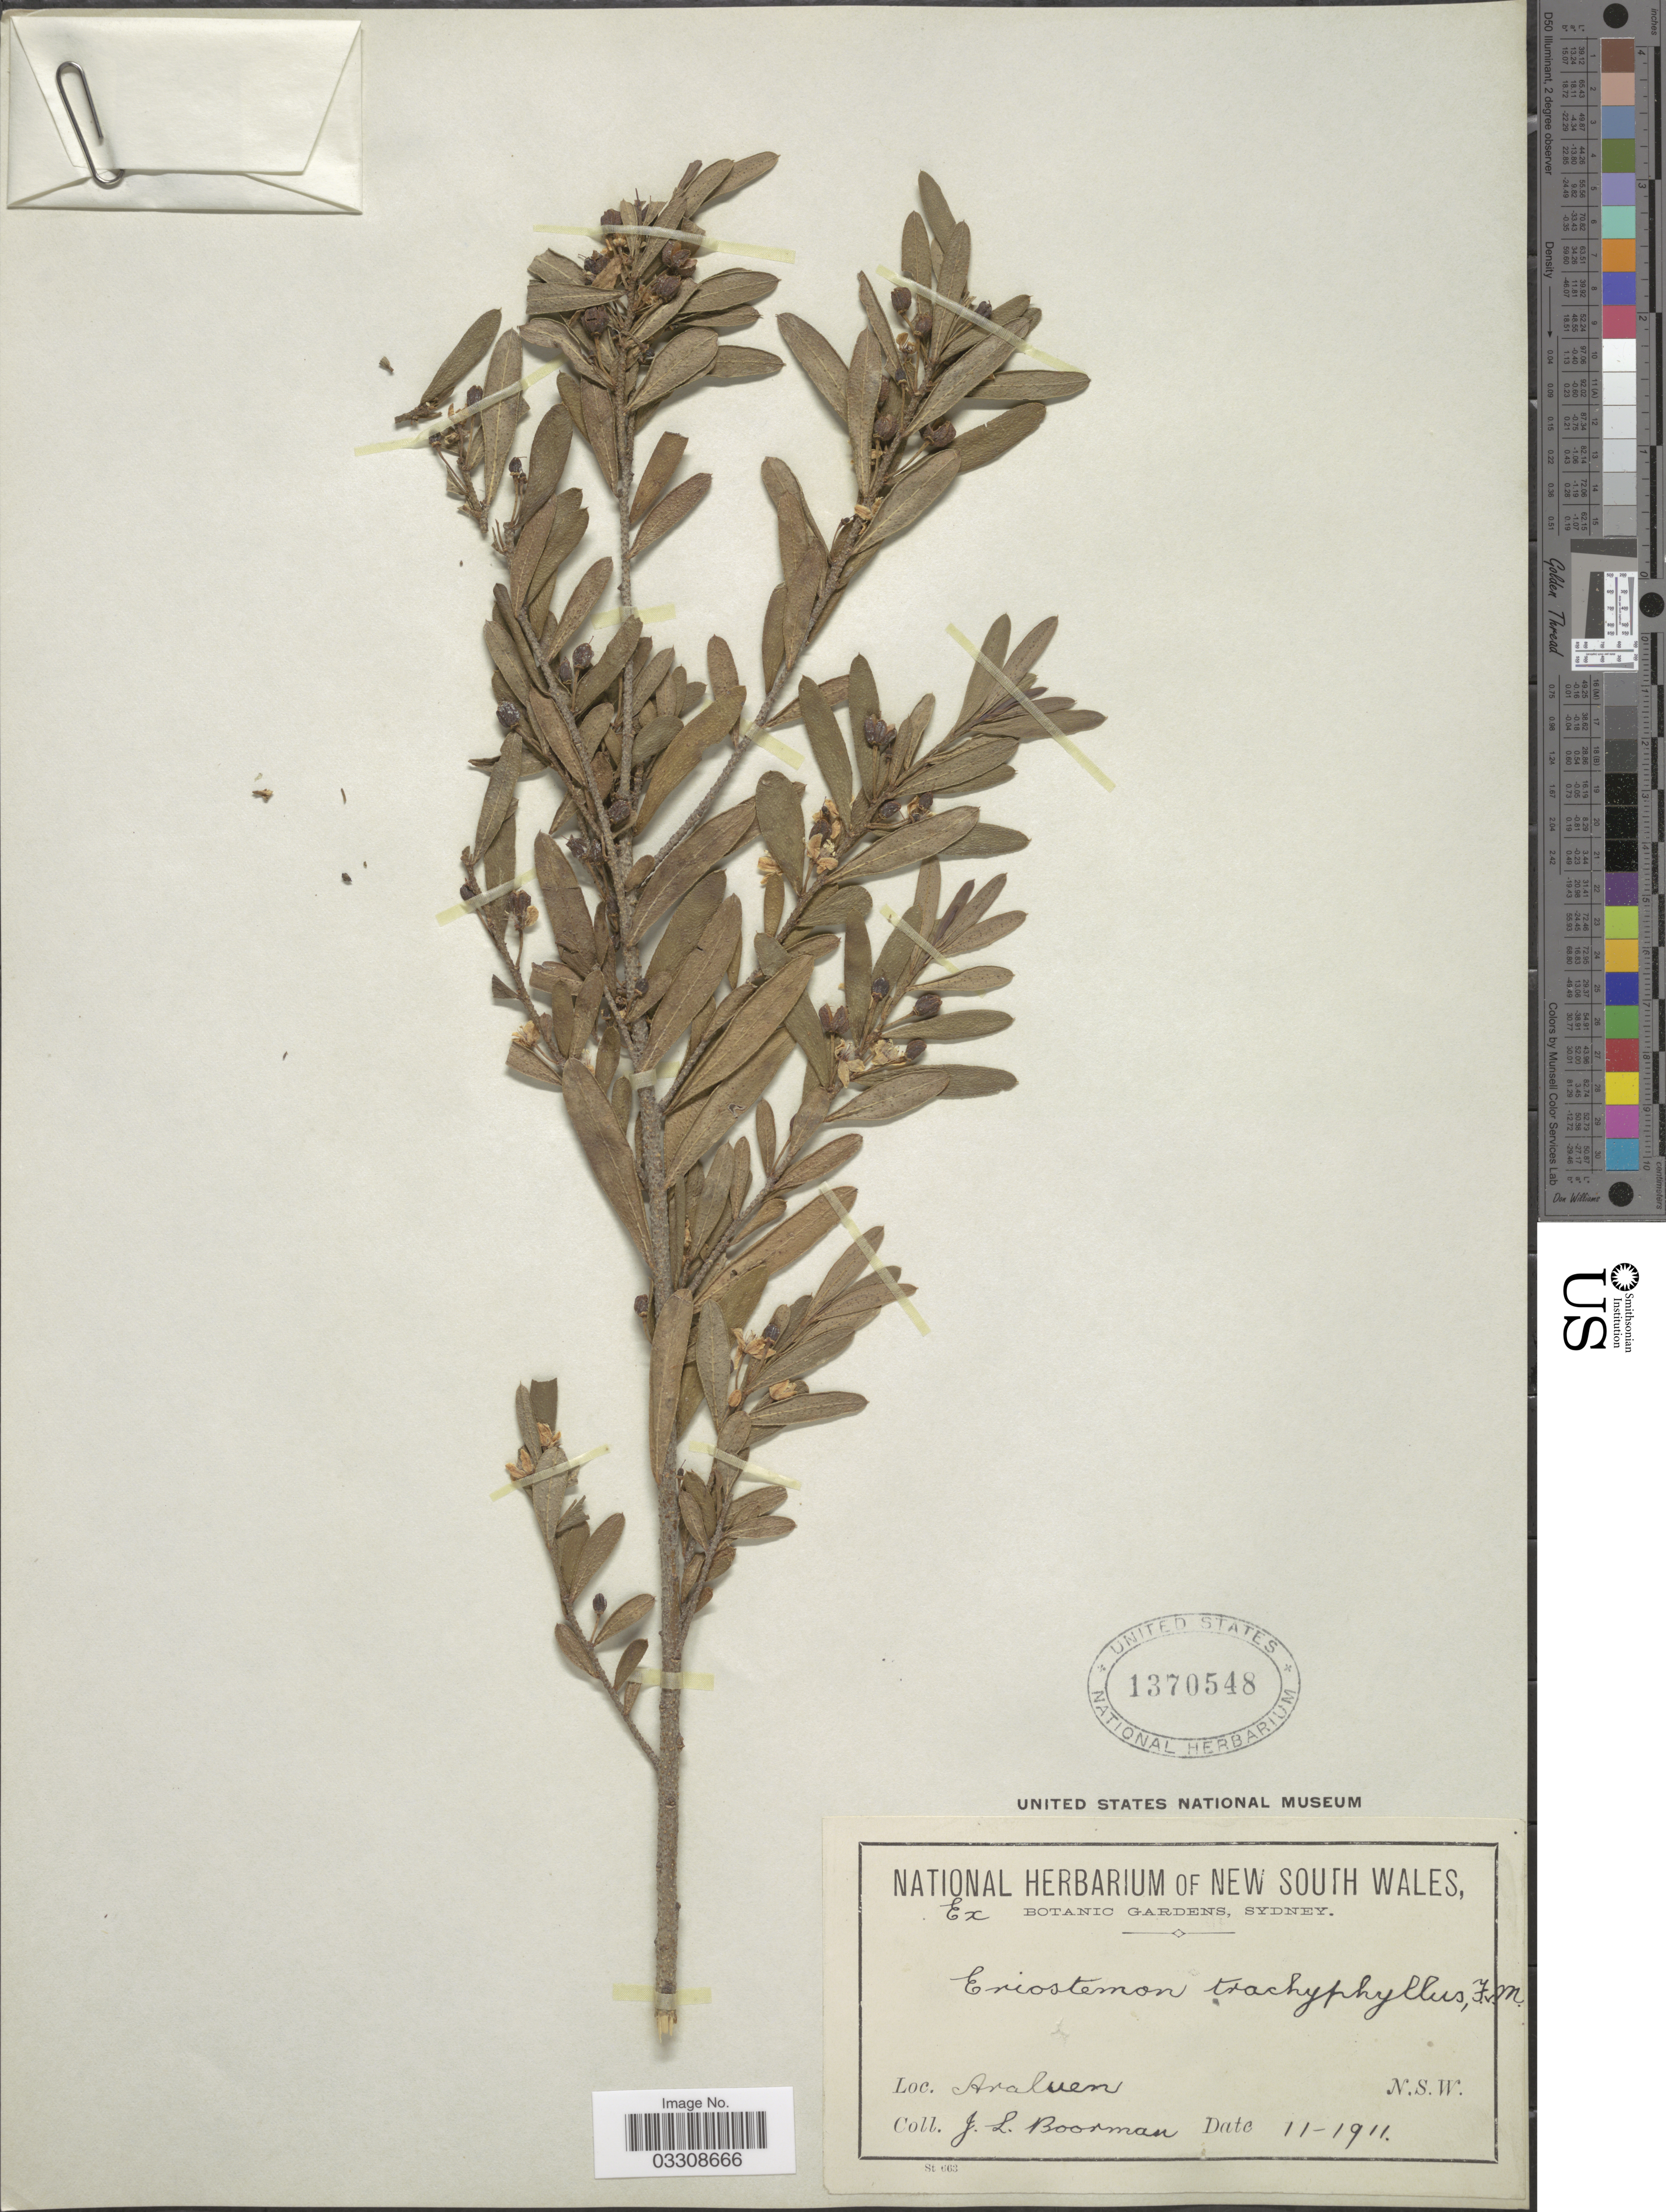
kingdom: Plantae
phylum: Tracheophyta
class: Magnoliopsida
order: Sapindales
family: Rutaceae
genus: Eriostemon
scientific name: Eriostemon trachyphyllus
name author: F. Muell.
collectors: J. Boorman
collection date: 1911-11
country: Australia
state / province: New South Wales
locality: Araluen.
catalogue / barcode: US 1370548